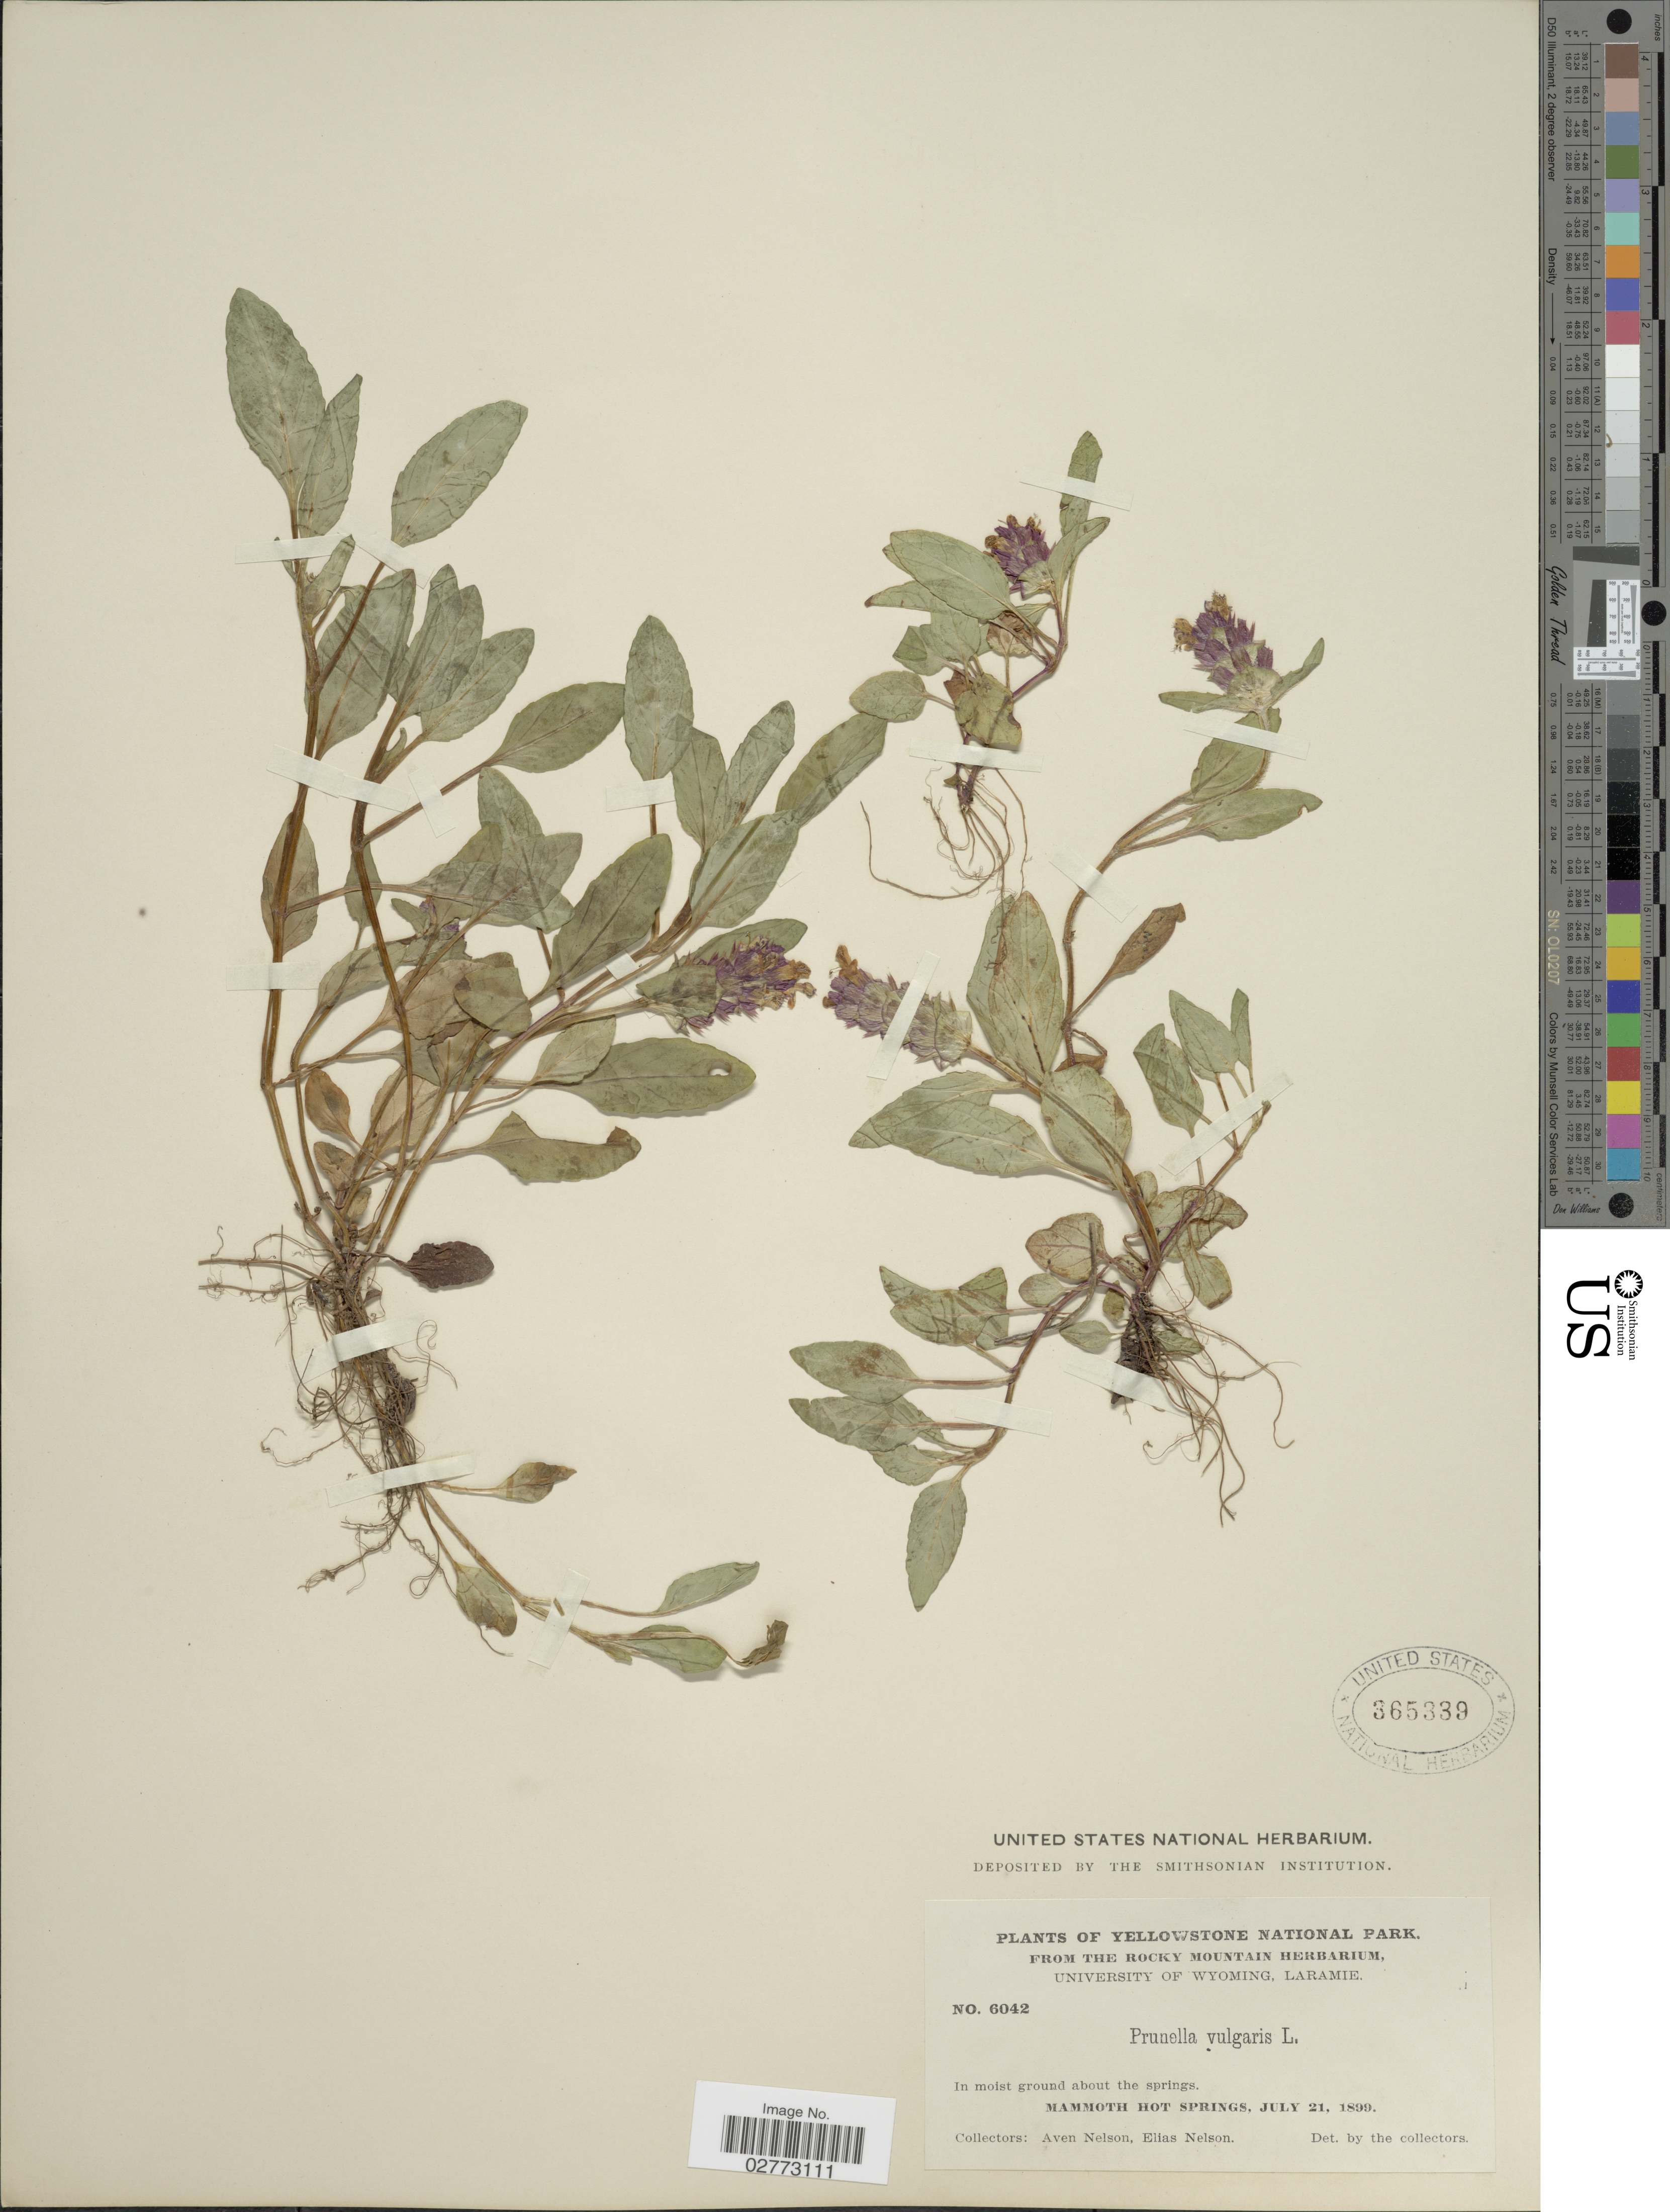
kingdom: Plantae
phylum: Tracheophyta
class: Magnoliopsida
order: Lamiales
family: Lamiaceae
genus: Prunella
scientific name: Prunella vulgaris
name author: L.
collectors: A. Nelson & E. Nelson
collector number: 6042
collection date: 1899-07-21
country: United States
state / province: Wyoming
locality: Yellowstone National Park, Mammoth Hot Springs.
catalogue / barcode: US 365339